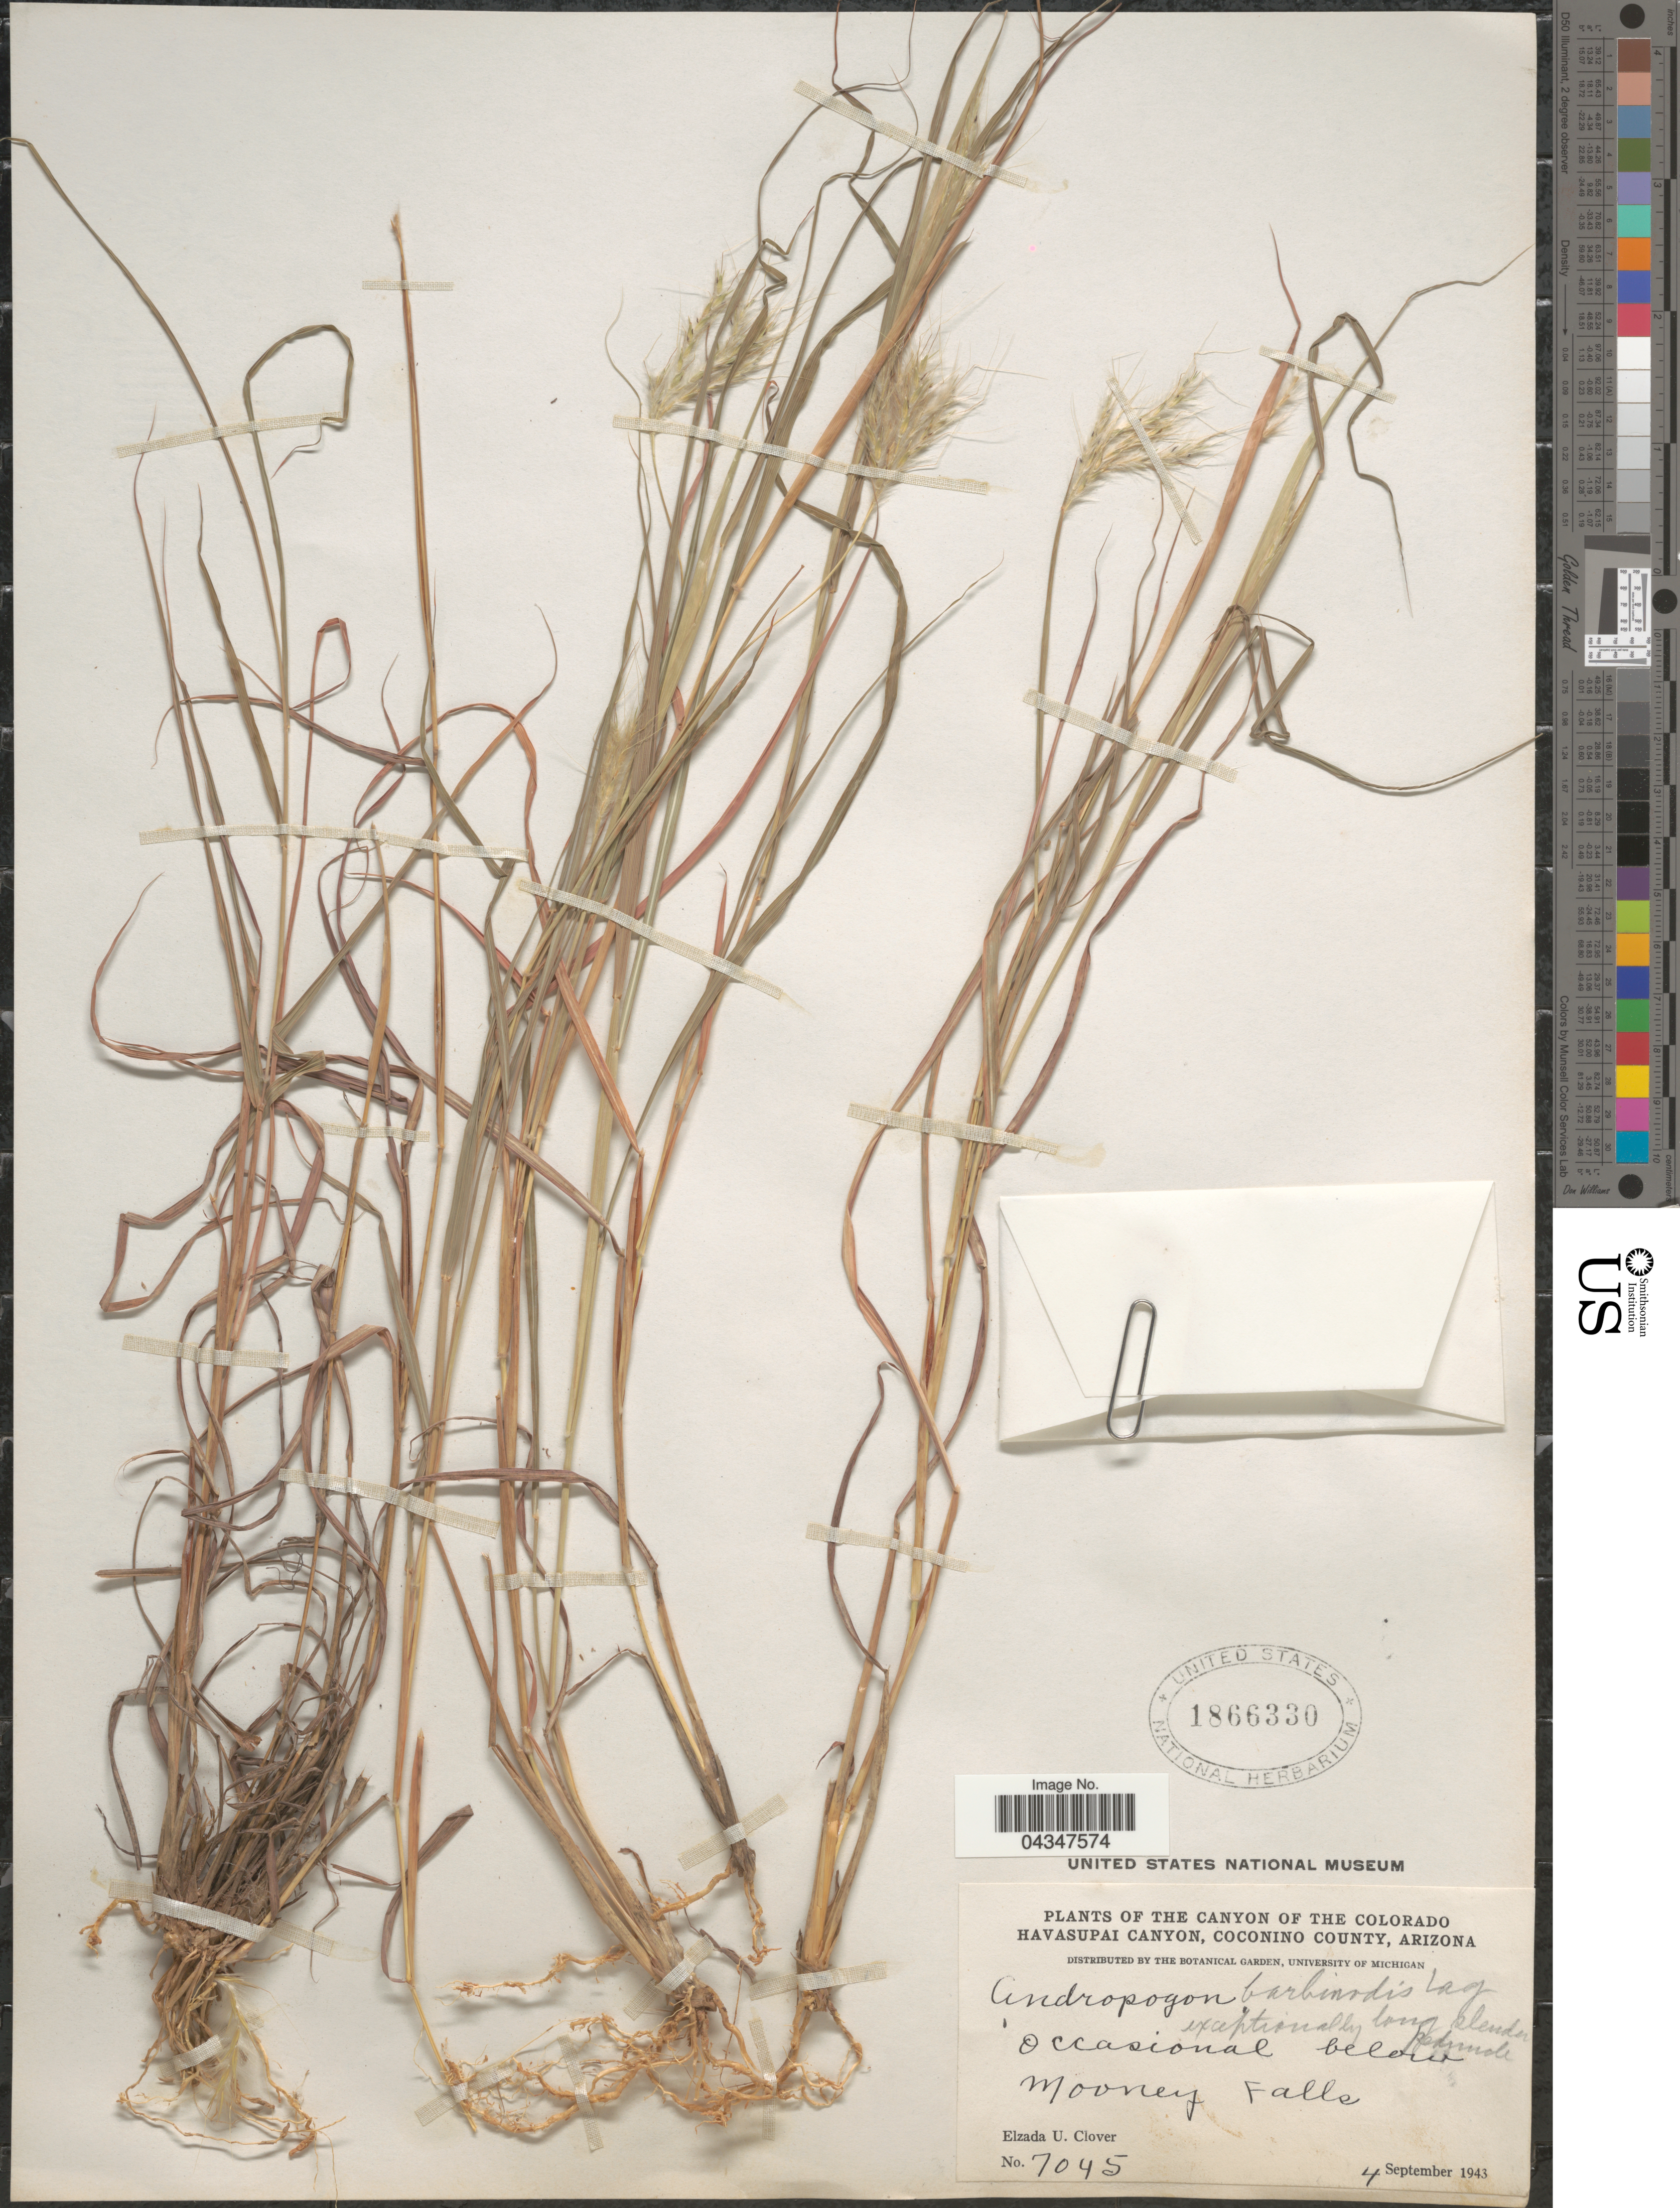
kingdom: Plantae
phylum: Tracheophyta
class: Liliopsida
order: Poales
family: Poaceae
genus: Bothriochloa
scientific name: Bothriochloa barbinodis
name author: (Lag.) Herter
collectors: E. U. Clover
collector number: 7045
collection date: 1943-09-04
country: United States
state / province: Arizona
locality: The Canyon of the Colorado Havasupai Canyon, Coconino County. Below Mooney Falls.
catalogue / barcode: US 1866330